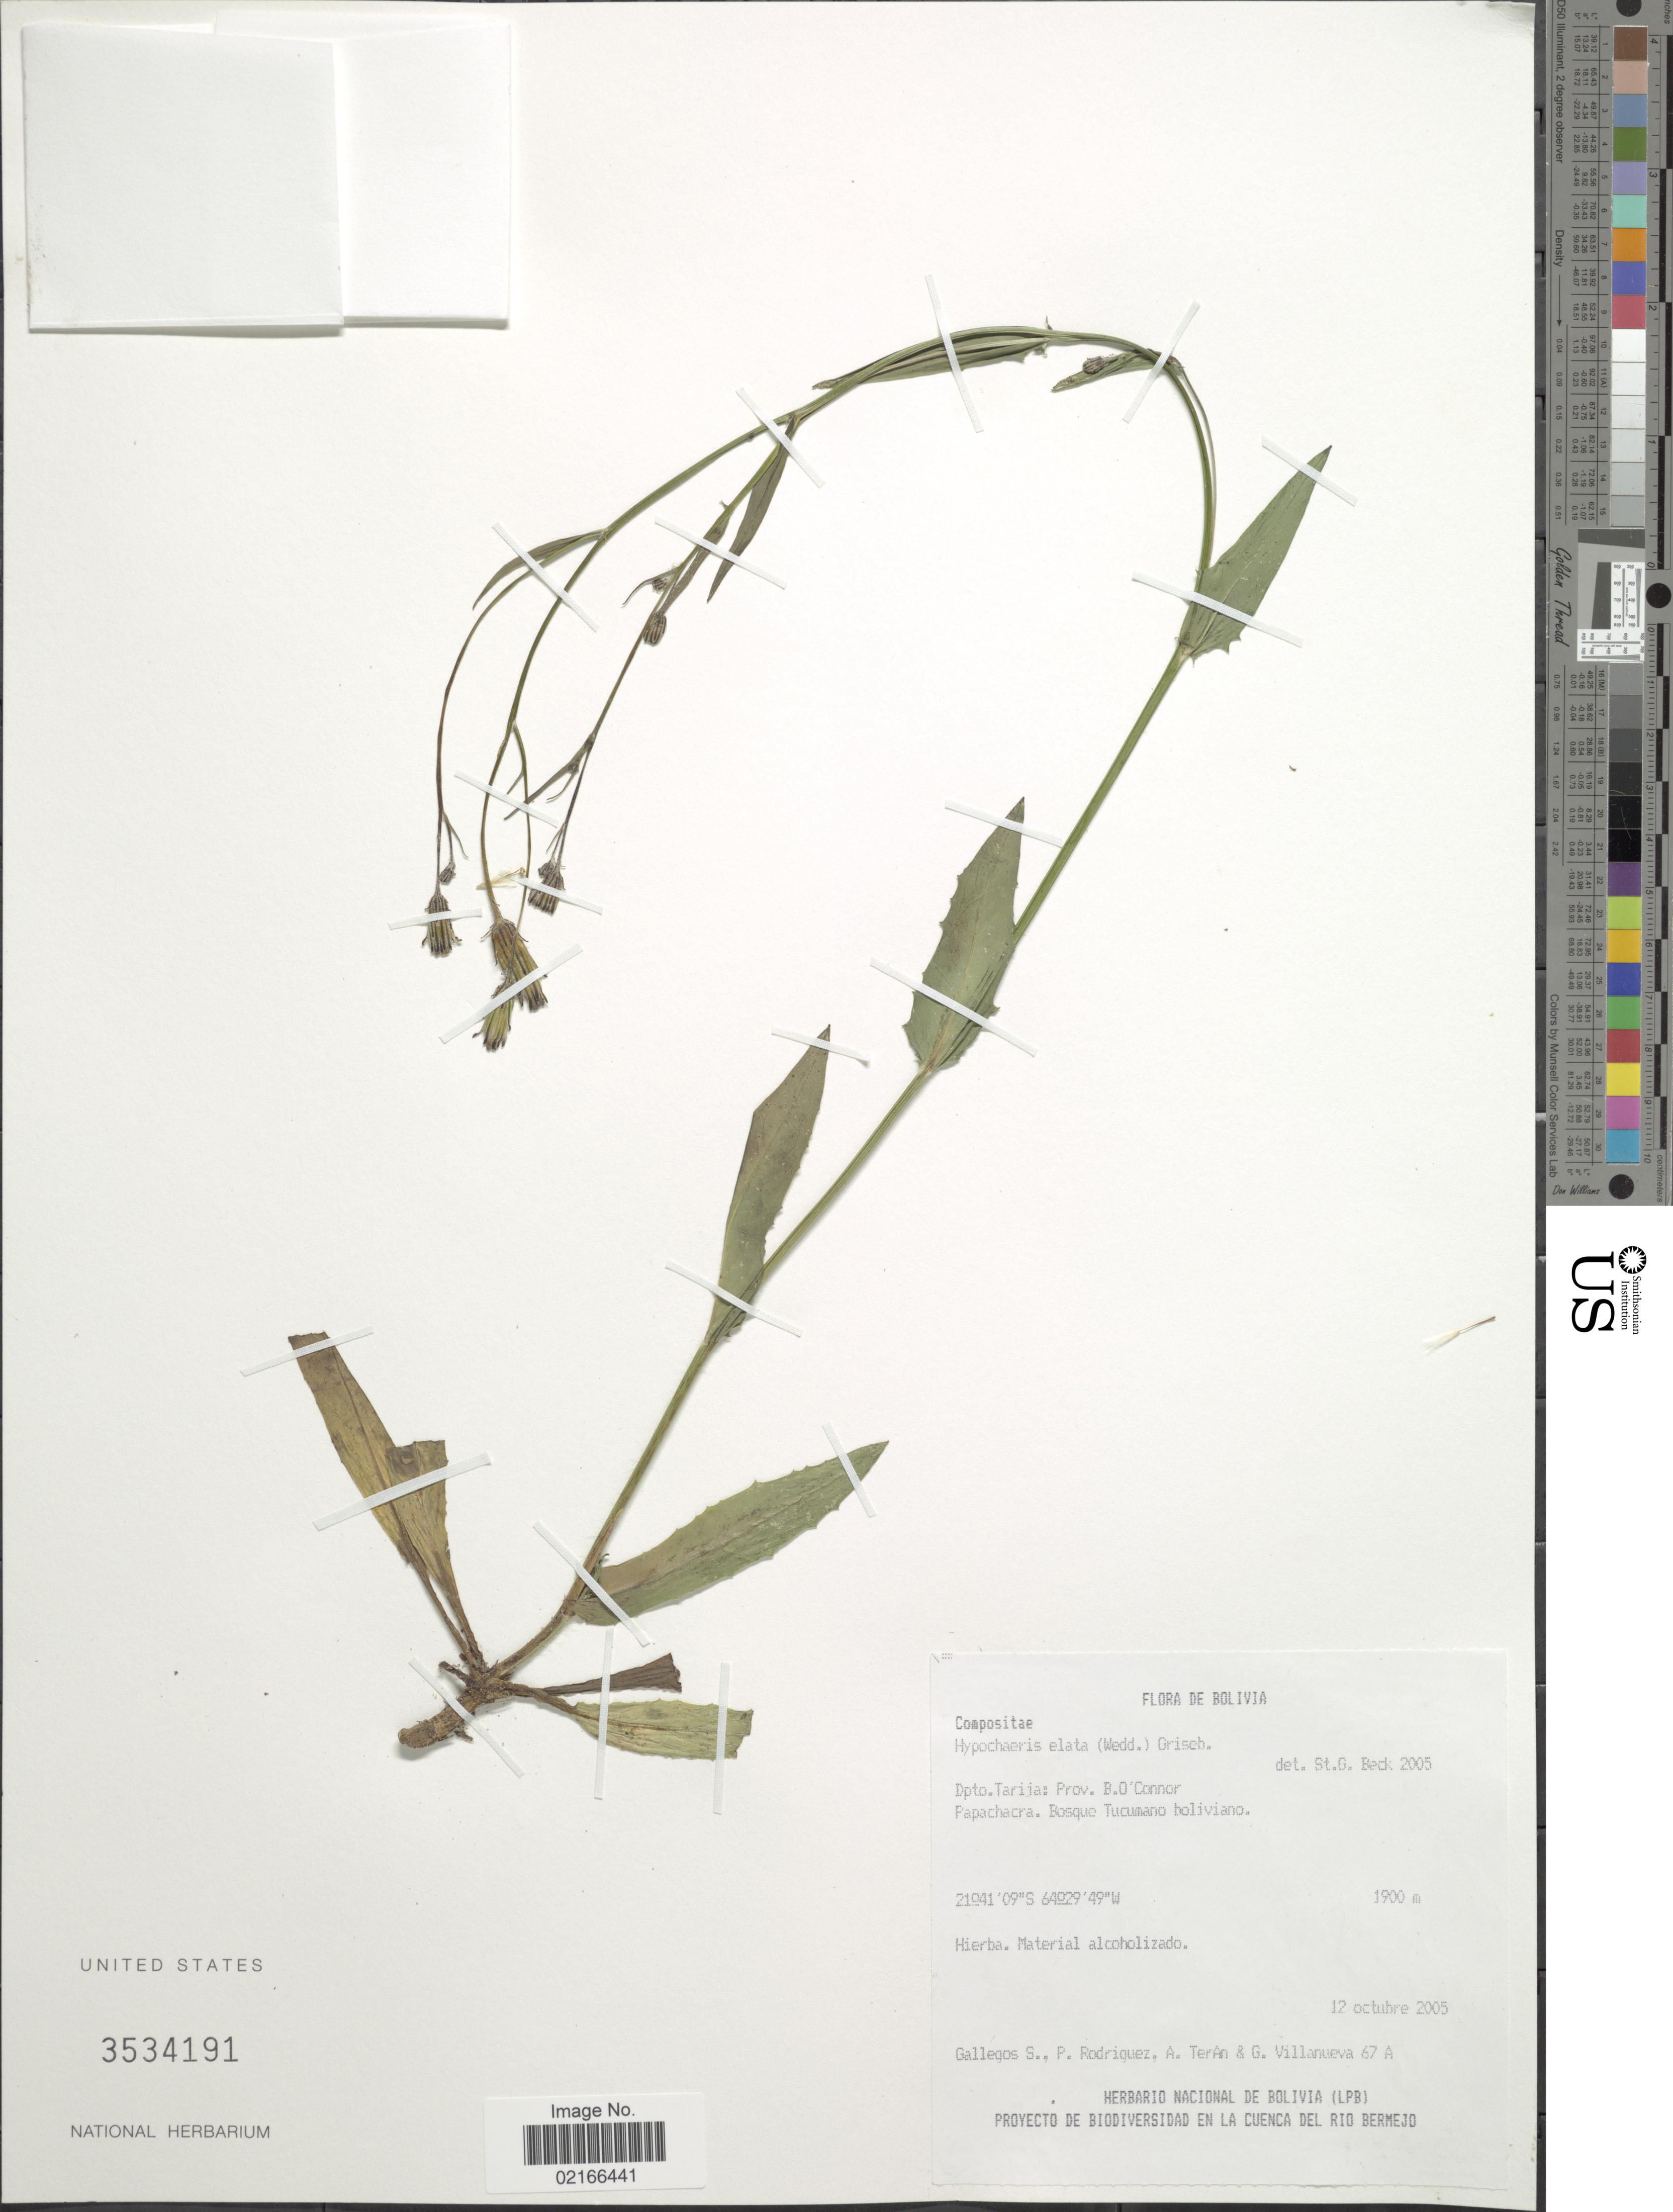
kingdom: Plantae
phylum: Tracheophyta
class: Magnoliopsida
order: Asterales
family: Asteraceae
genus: Hypochaeris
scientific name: Hypochaeris elata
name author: (Wedd.) Griseb.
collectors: S. Gallegos, P. Rodríguez, A. Teran & G. Villanueva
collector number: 67A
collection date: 2005-10-12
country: Bolivia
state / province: Tarija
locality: Prov. B.O'Connor. Papachacra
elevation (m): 1900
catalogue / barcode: US 3534191